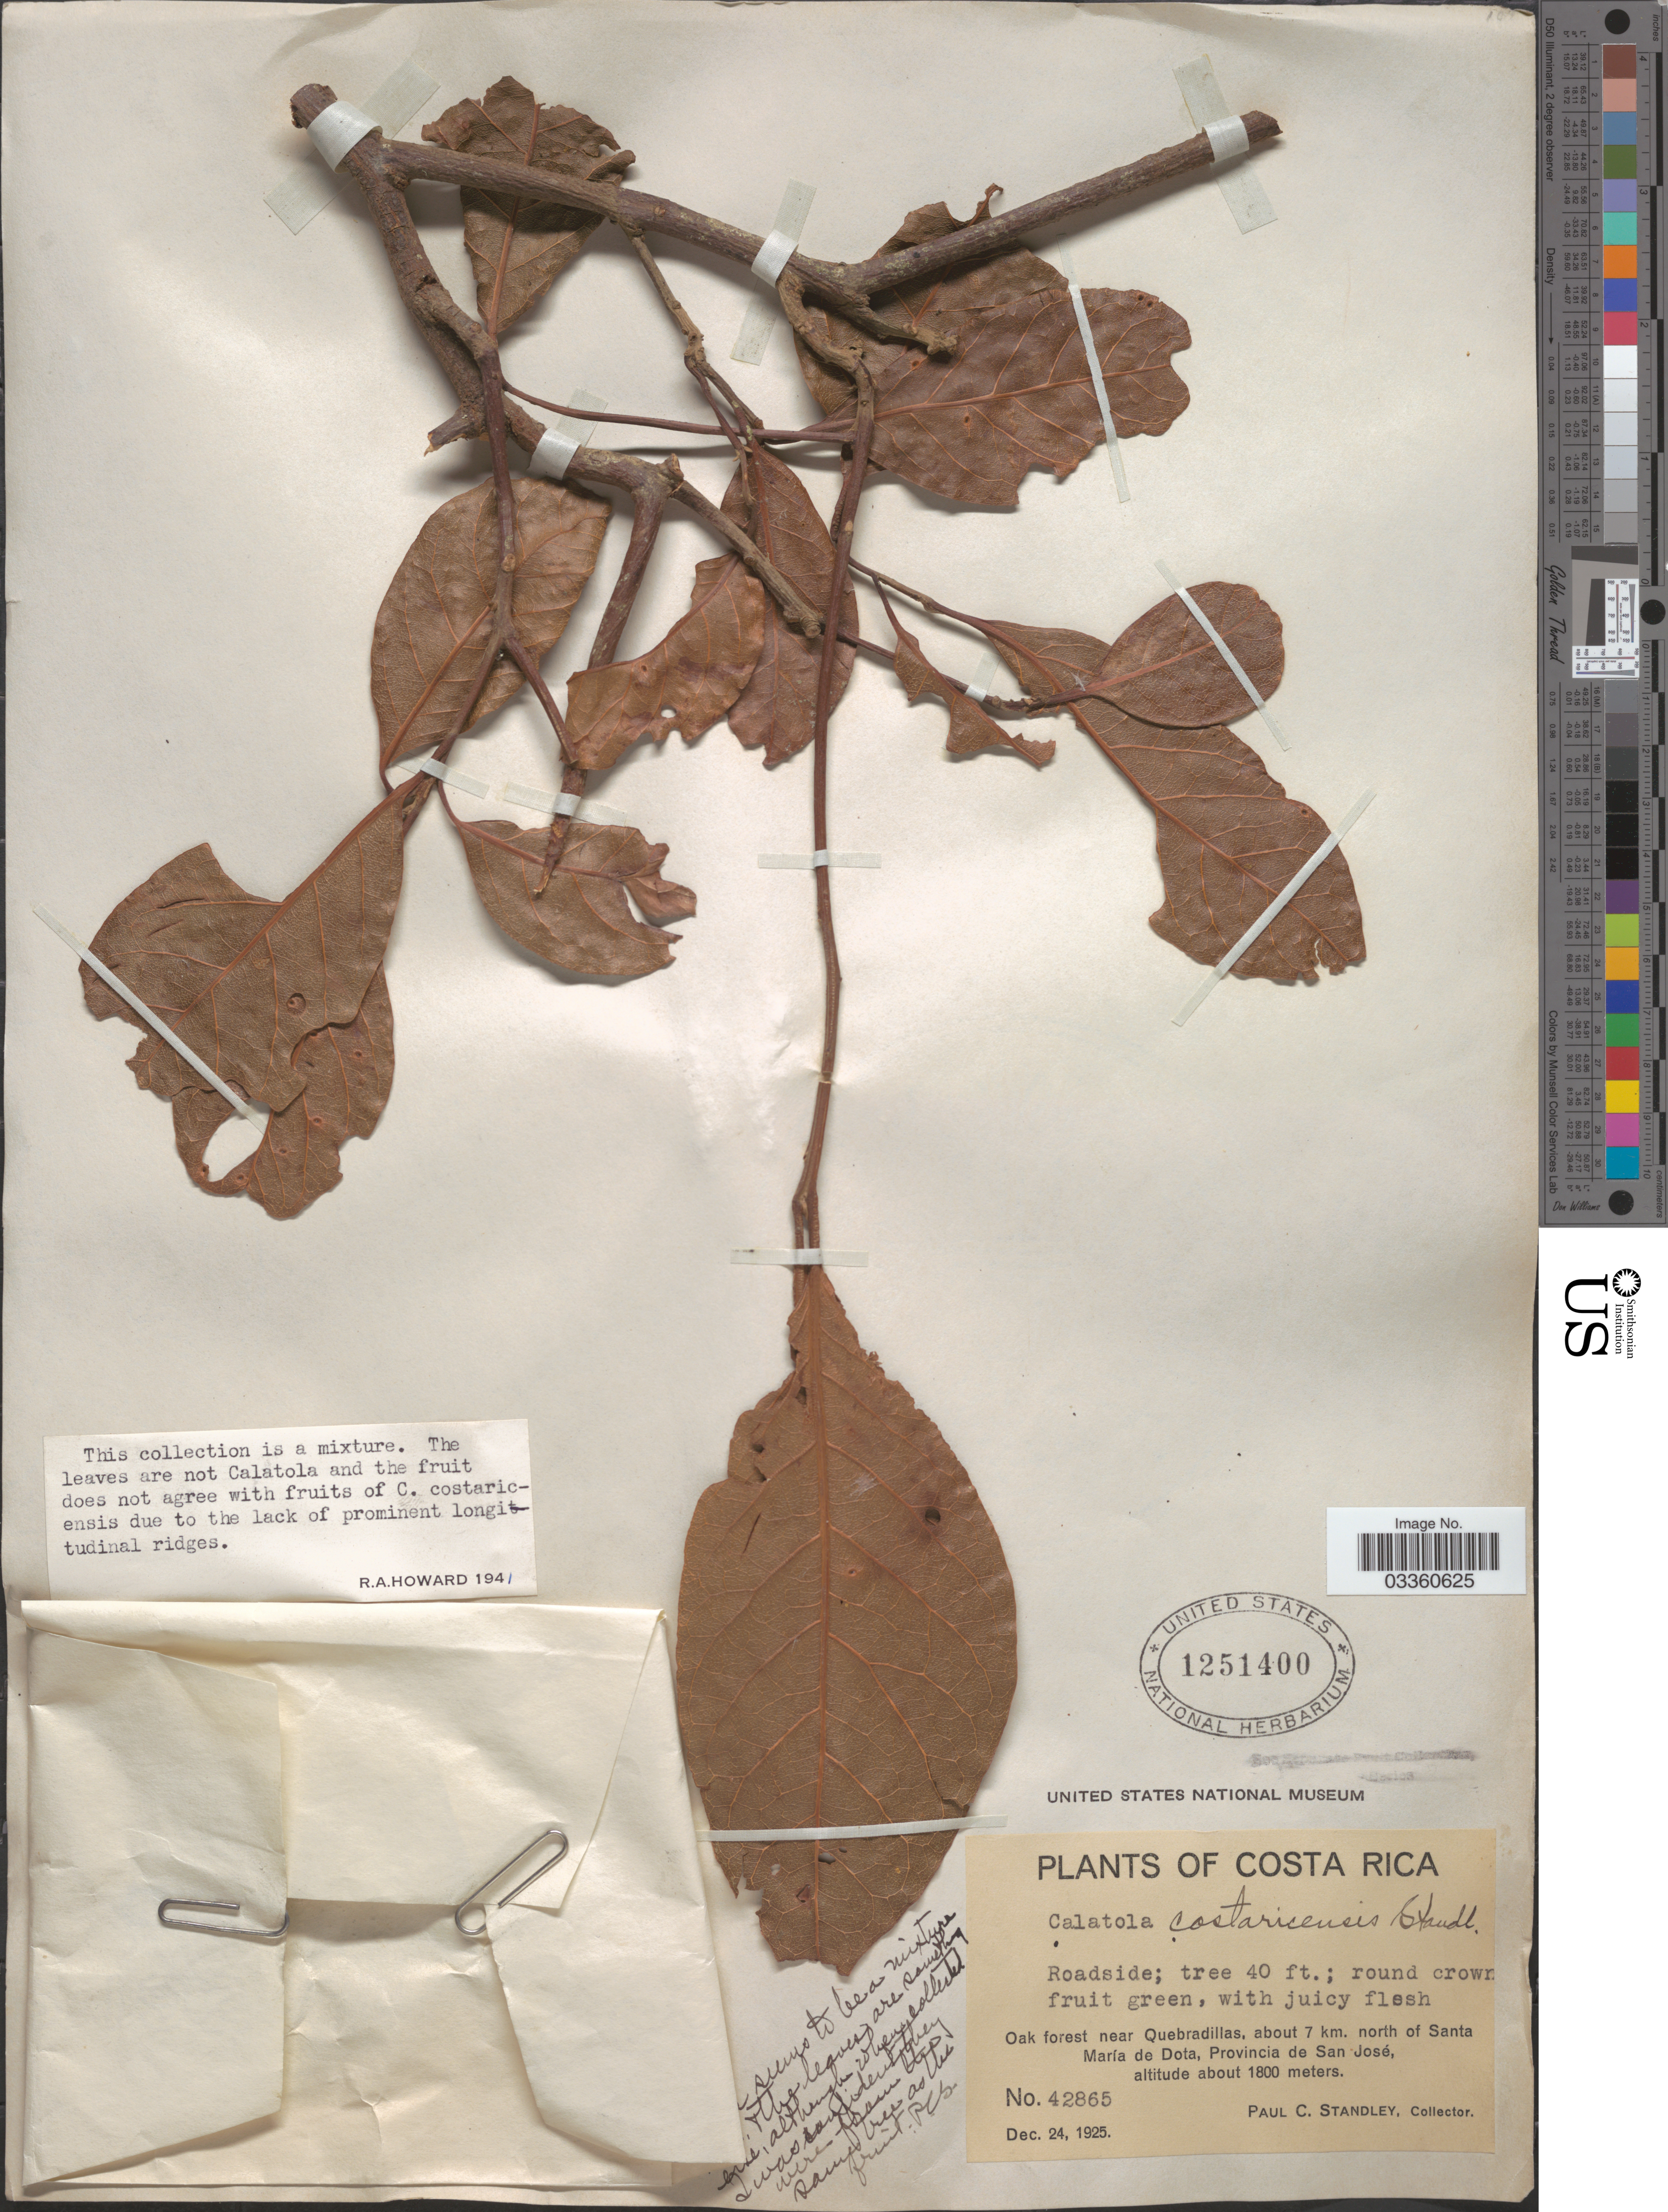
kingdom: Plantae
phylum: Tracheophyta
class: Magnoliopsida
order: Metteniusales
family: Metteniusaceae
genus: Calatola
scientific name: Calatola costaricensis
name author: Standl.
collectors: P. C. Standley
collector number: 42865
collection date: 1925-12-24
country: Costa Rica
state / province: San José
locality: Oak forest near Quebradillas, about 7 km. north of Santa María de Dota.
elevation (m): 1800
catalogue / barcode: US 1251400